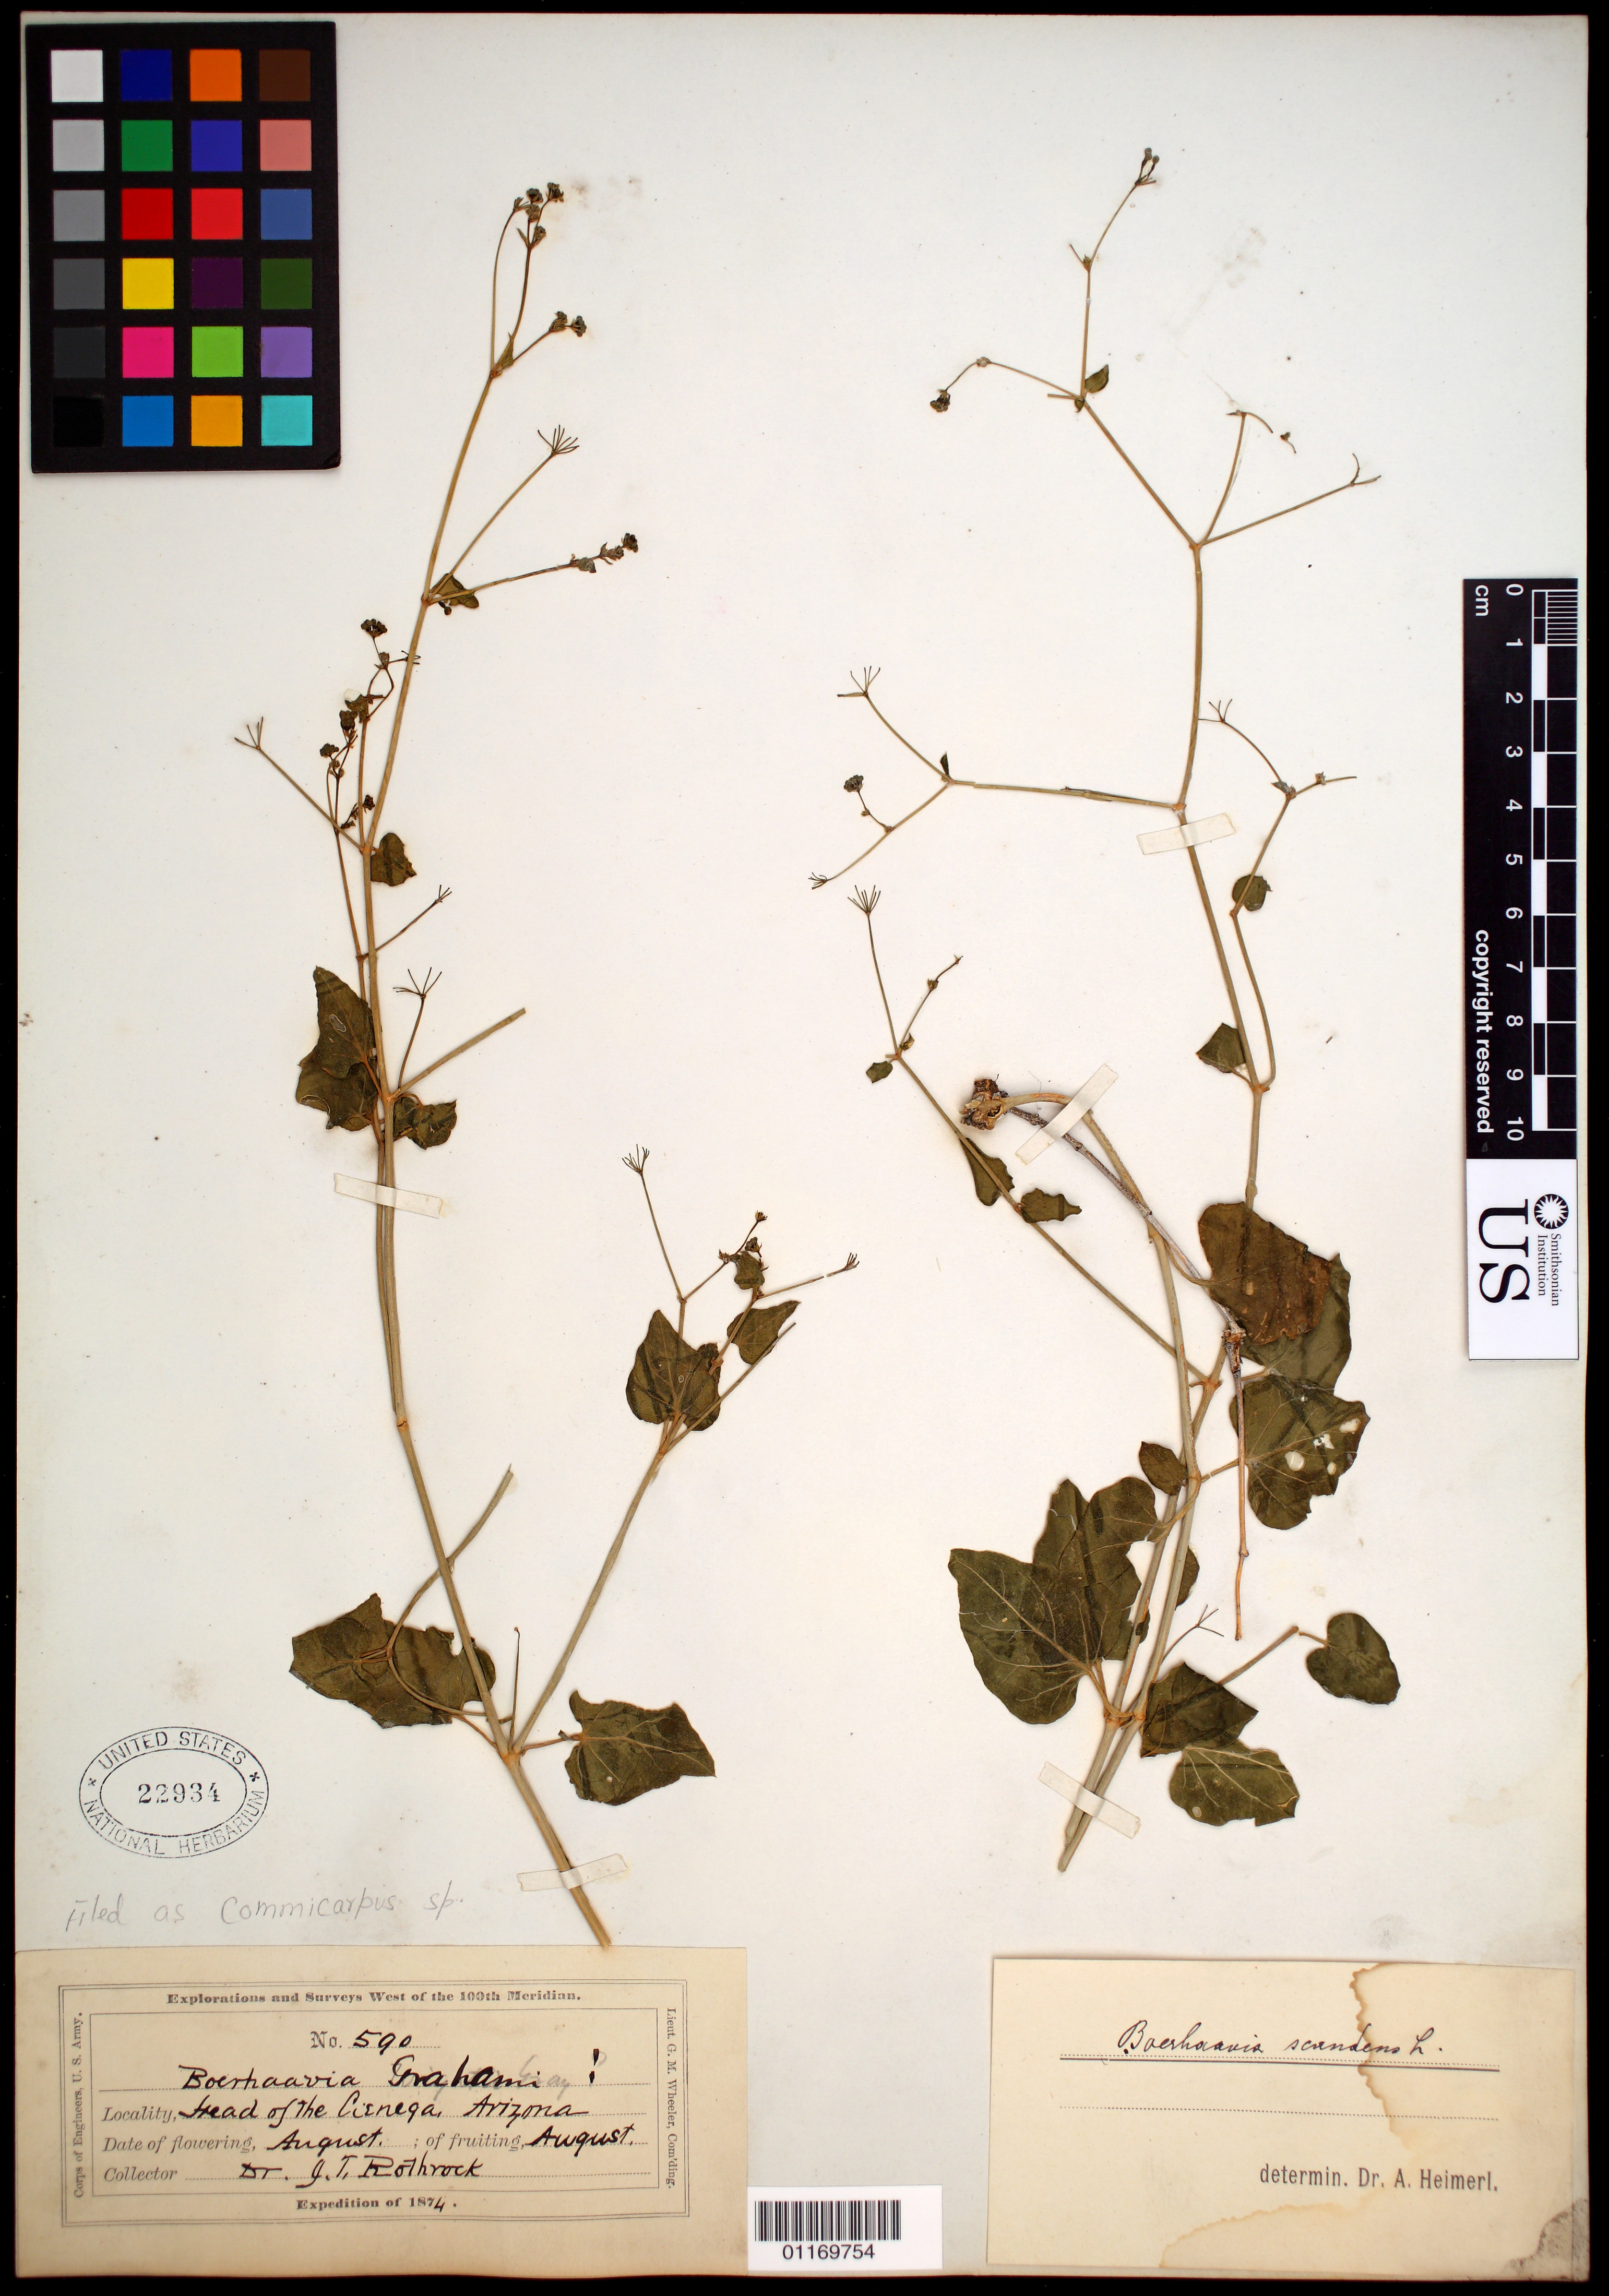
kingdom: Plantae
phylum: Tracheophyta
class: Magnoliopsida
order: Caryophyllales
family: Nyctaginaceae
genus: Commicarpus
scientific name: Commicarpus sp.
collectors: J. T. Rothrock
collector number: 590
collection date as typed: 1874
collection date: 1874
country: United States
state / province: Arizona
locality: Head of the Cienega.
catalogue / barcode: US 22934